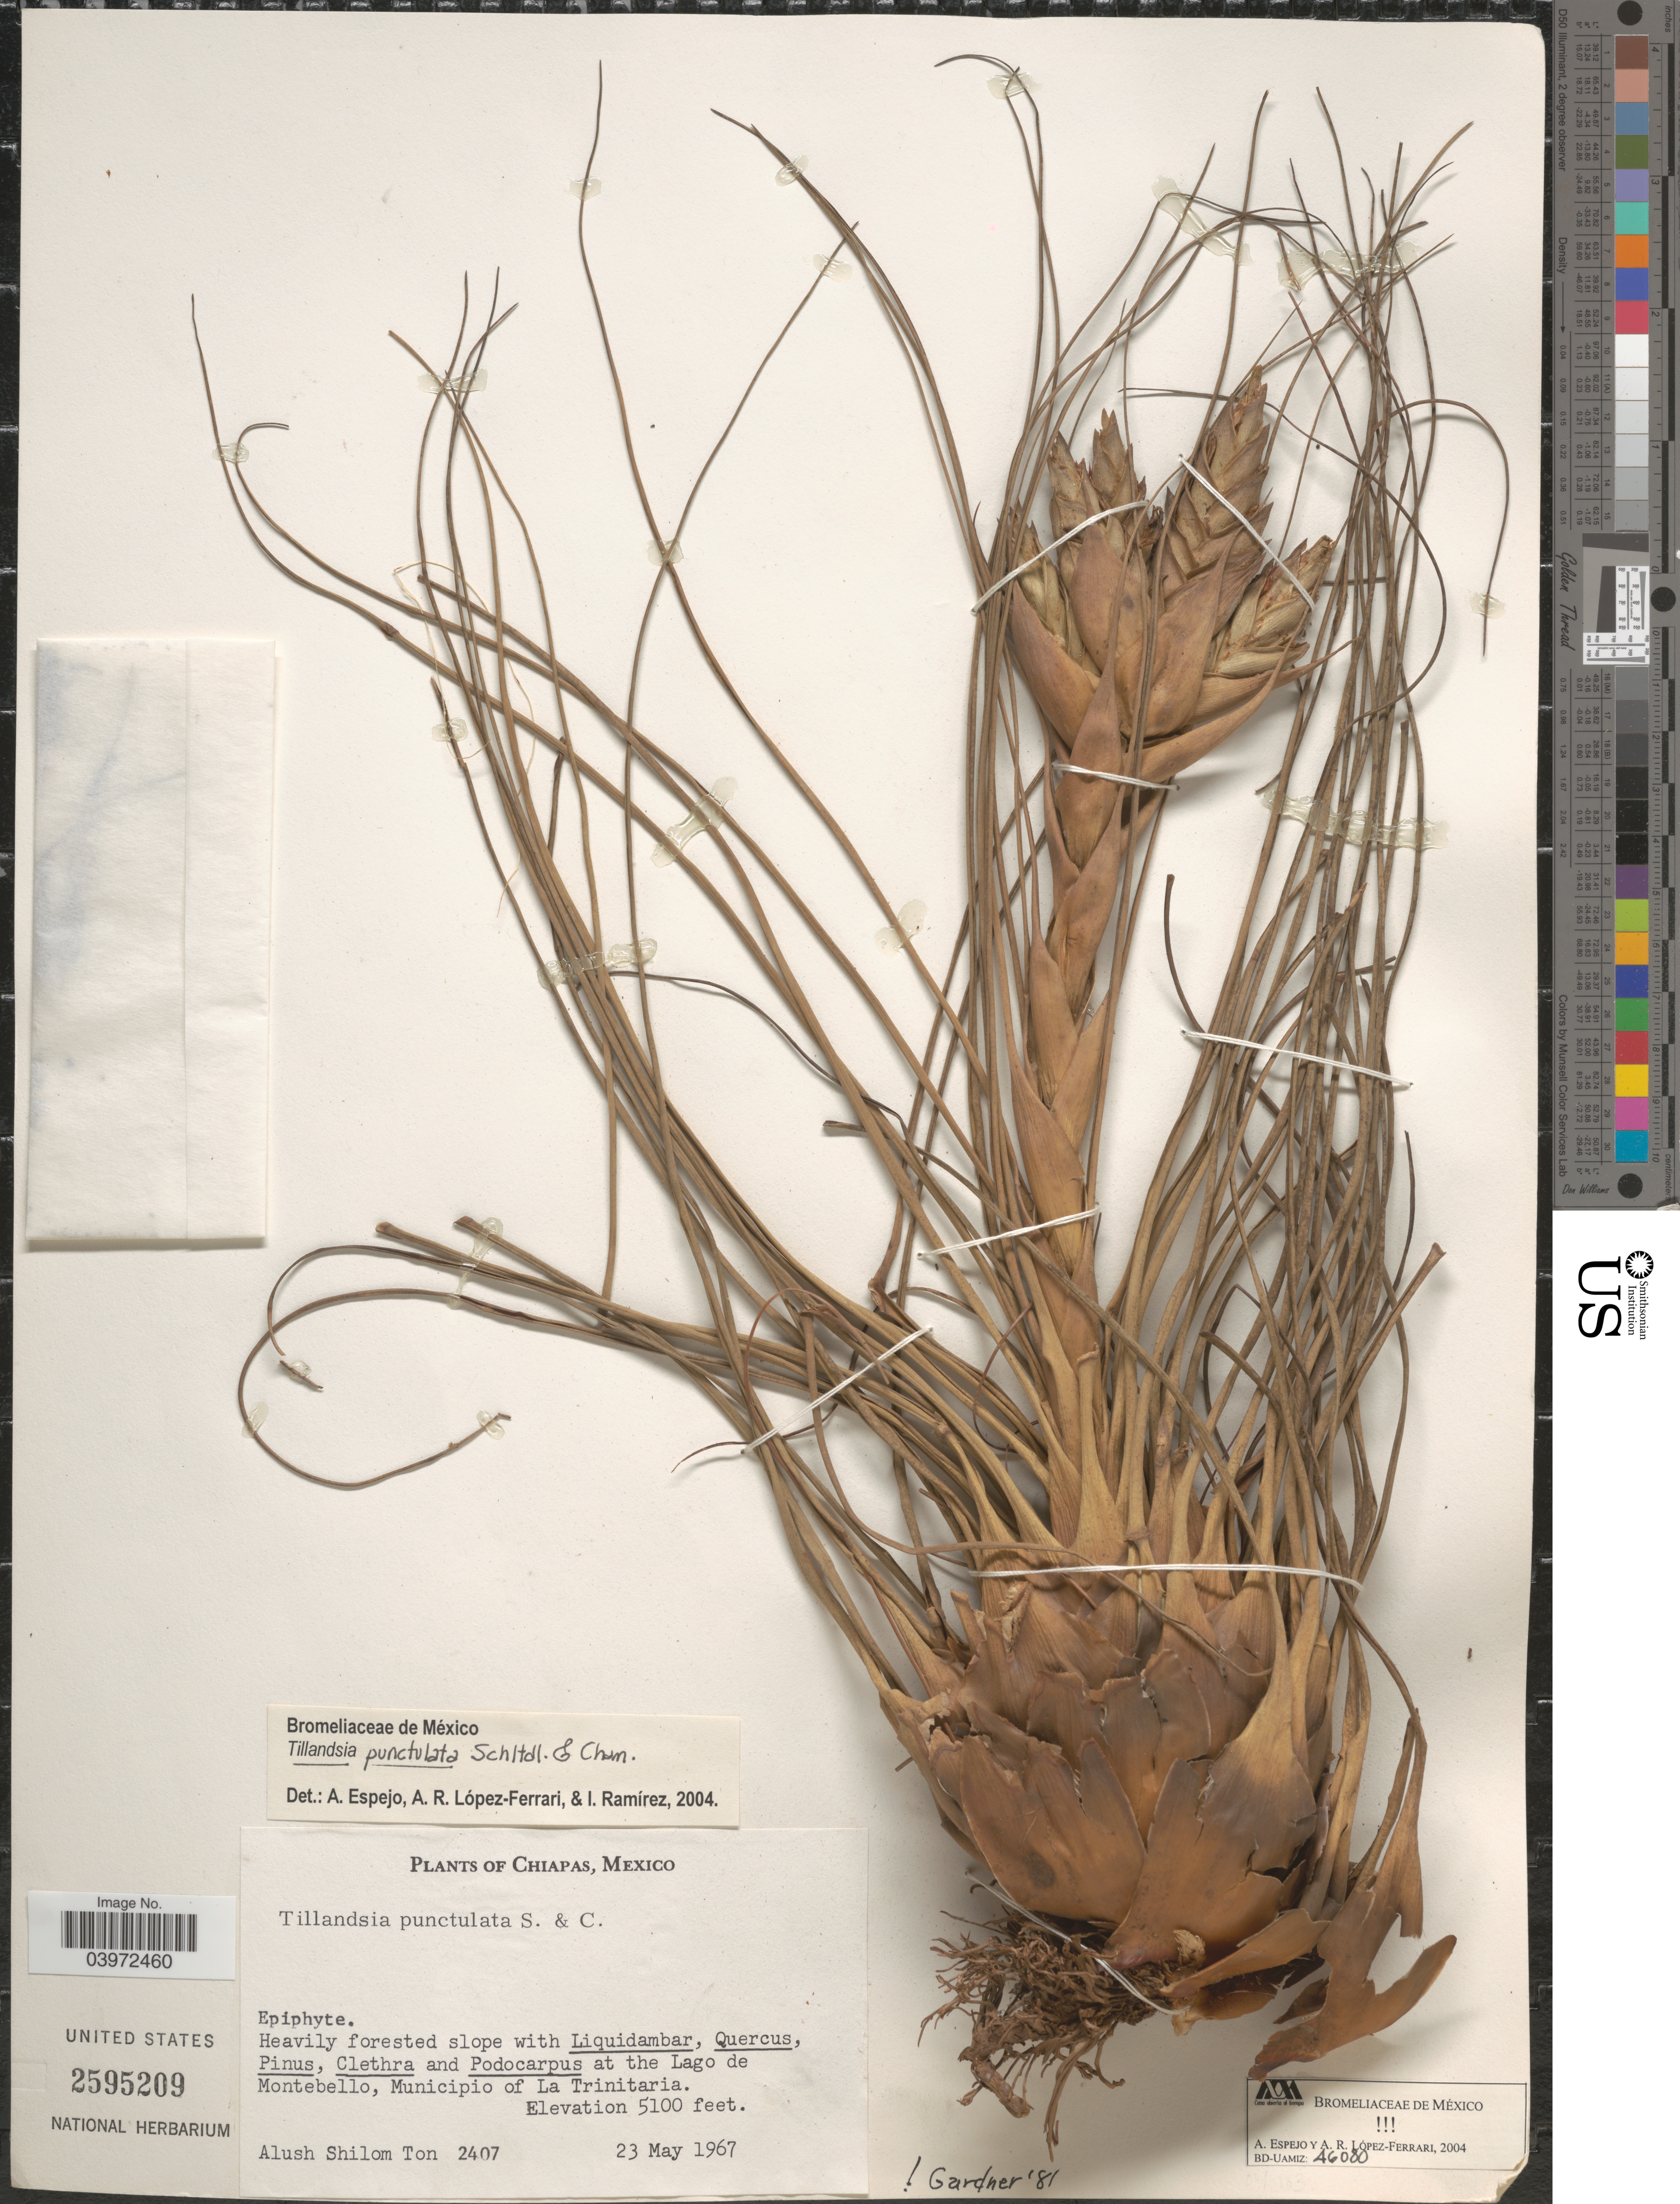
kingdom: Plantae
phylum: Tracheophyta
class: Liliopsida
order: Poales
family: Bromeliaceae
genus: Tillandsia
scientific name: Tillandsia punctulata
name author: Schltdl. & Cham.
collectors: A. S. Ton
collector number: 2407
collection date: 1967-05-23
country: Mexico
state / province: Chiapas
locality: At the Lago de Montebello, Municipio of La Trinitaria.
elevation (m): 1554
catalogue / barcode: US 2595209